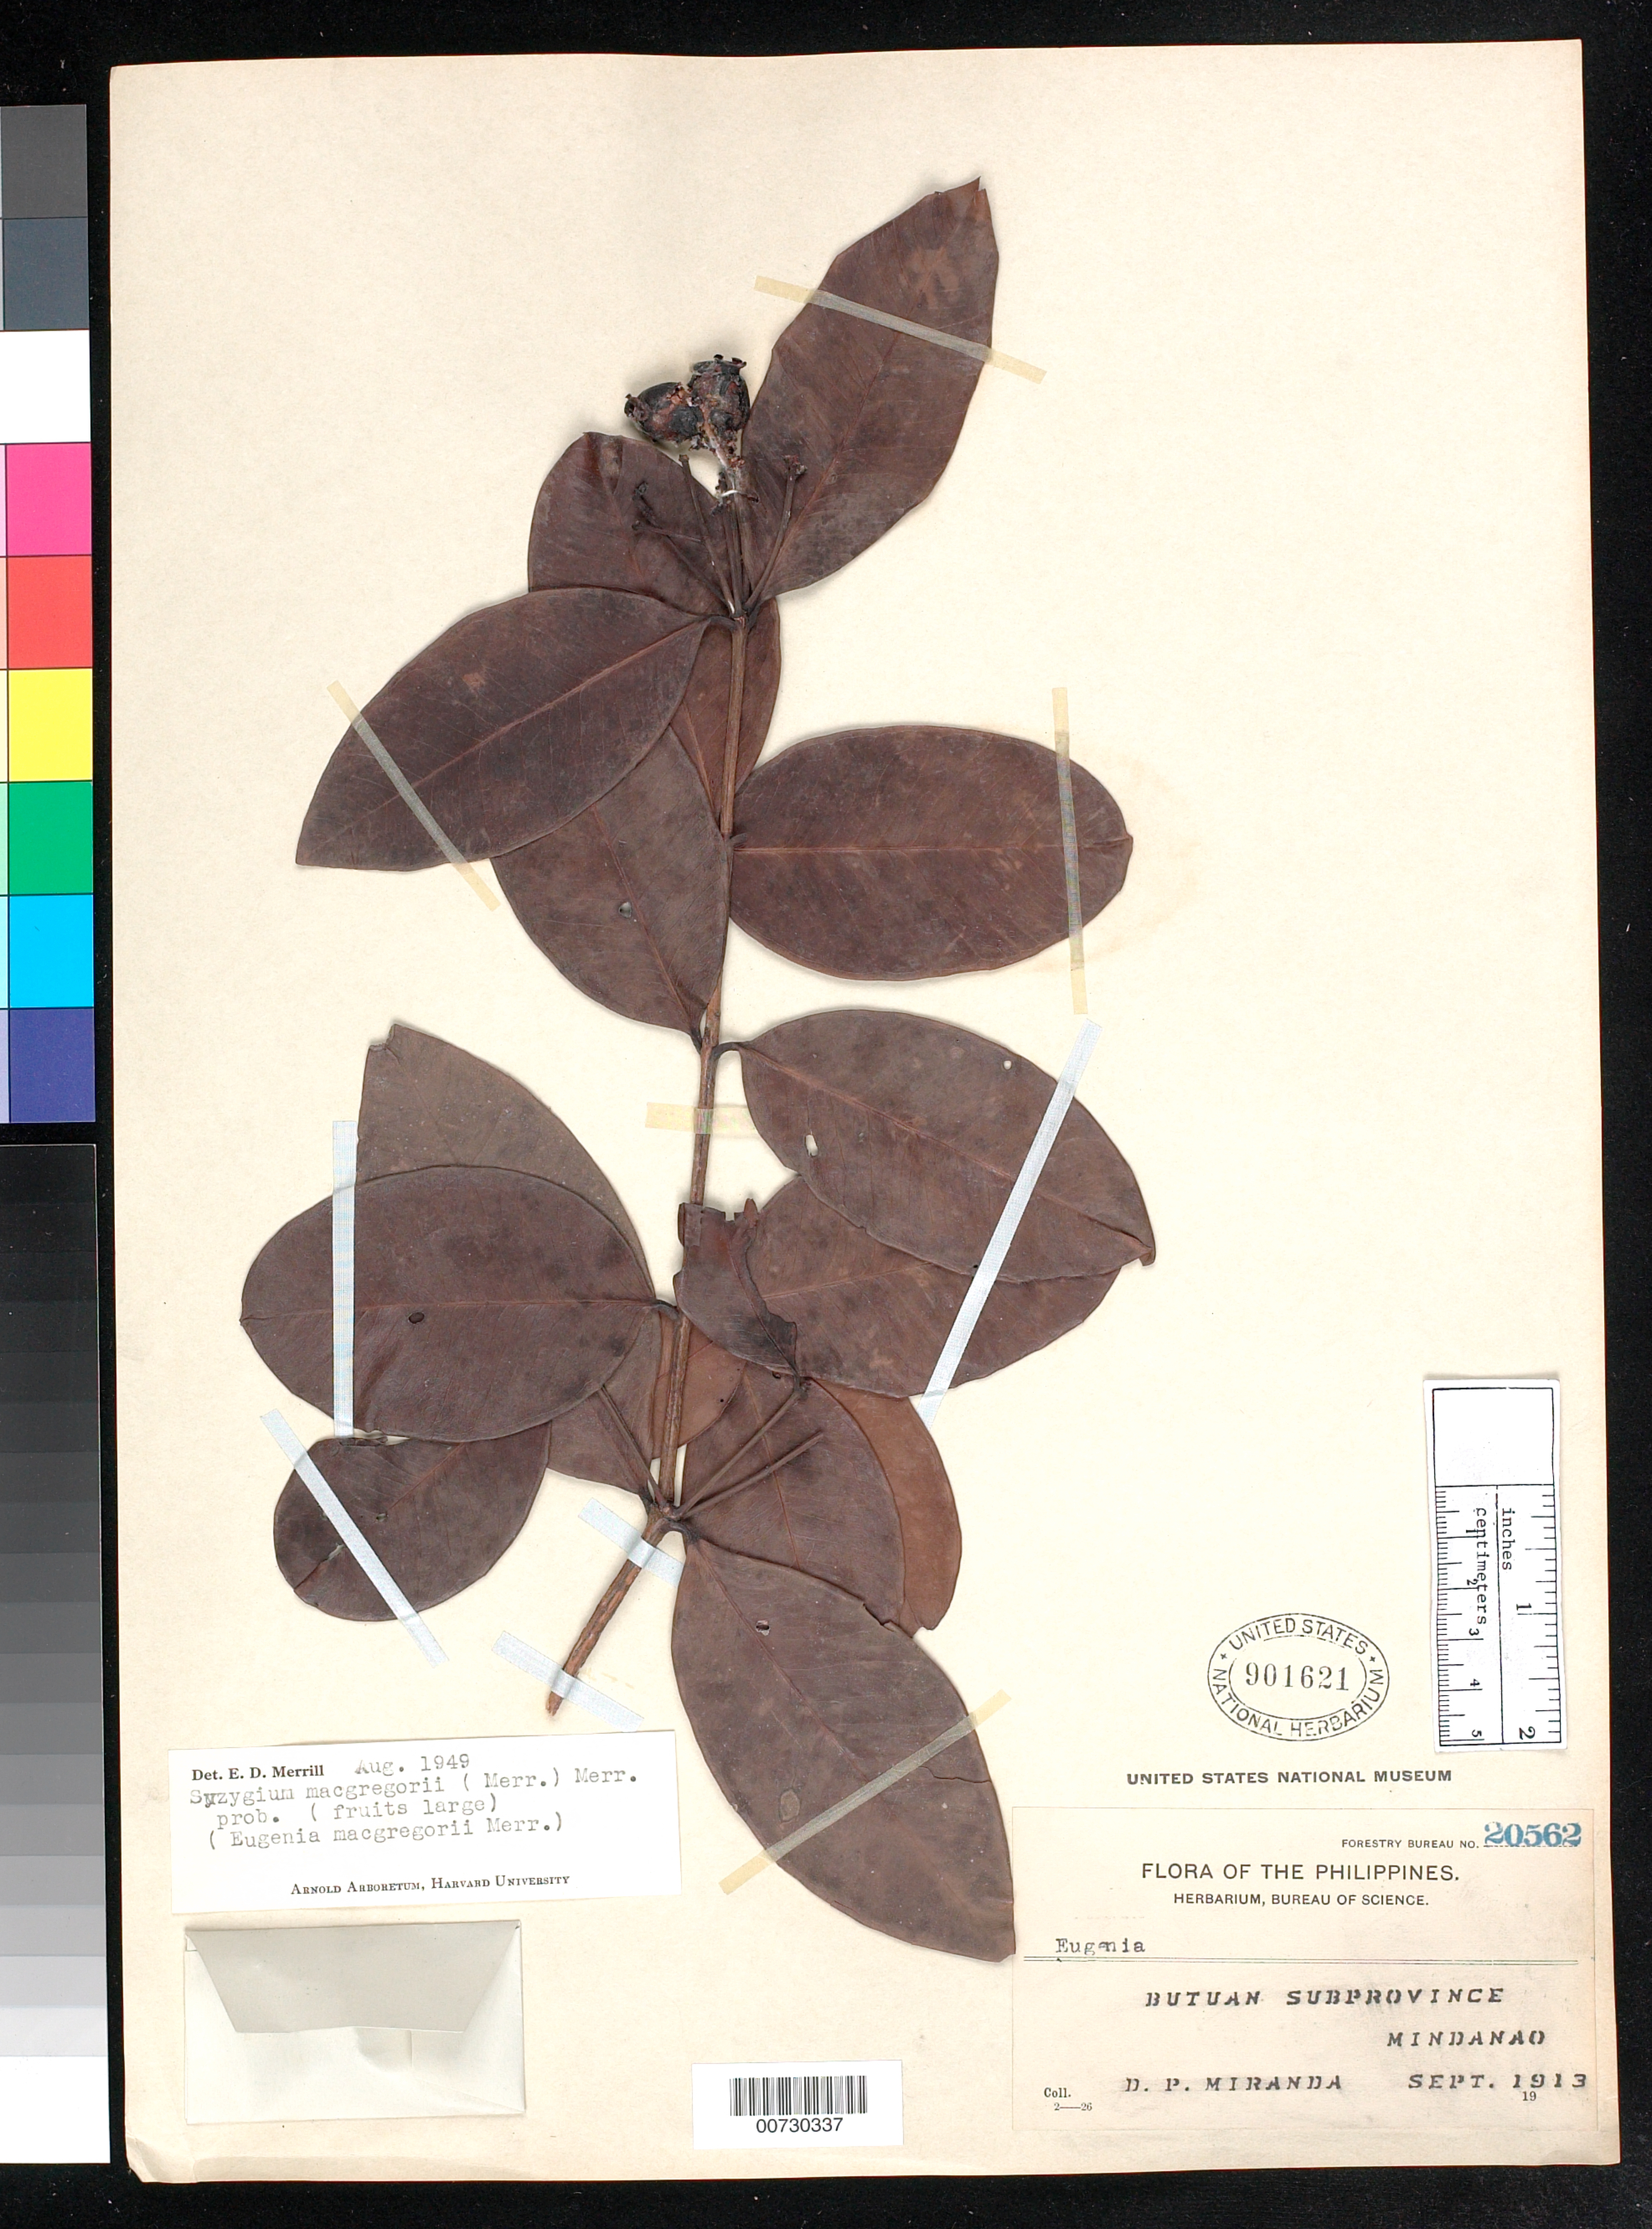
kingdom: Plantae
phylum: Tracheophyta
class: Magnoliopsida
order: Myrtales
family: Myrtaceae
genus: Syzygium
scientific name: Syzygium macgregorii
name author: (Merr.) Merr.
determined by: Merrill, Elmer D.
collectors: D. P. Miranda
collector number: For. Bur. 20562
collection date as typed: Sep 1913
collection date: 1913-09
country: Philippines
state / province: Caraga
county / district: Agusan del Norte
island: Mindanao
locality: Butuan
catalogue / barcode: US 901621